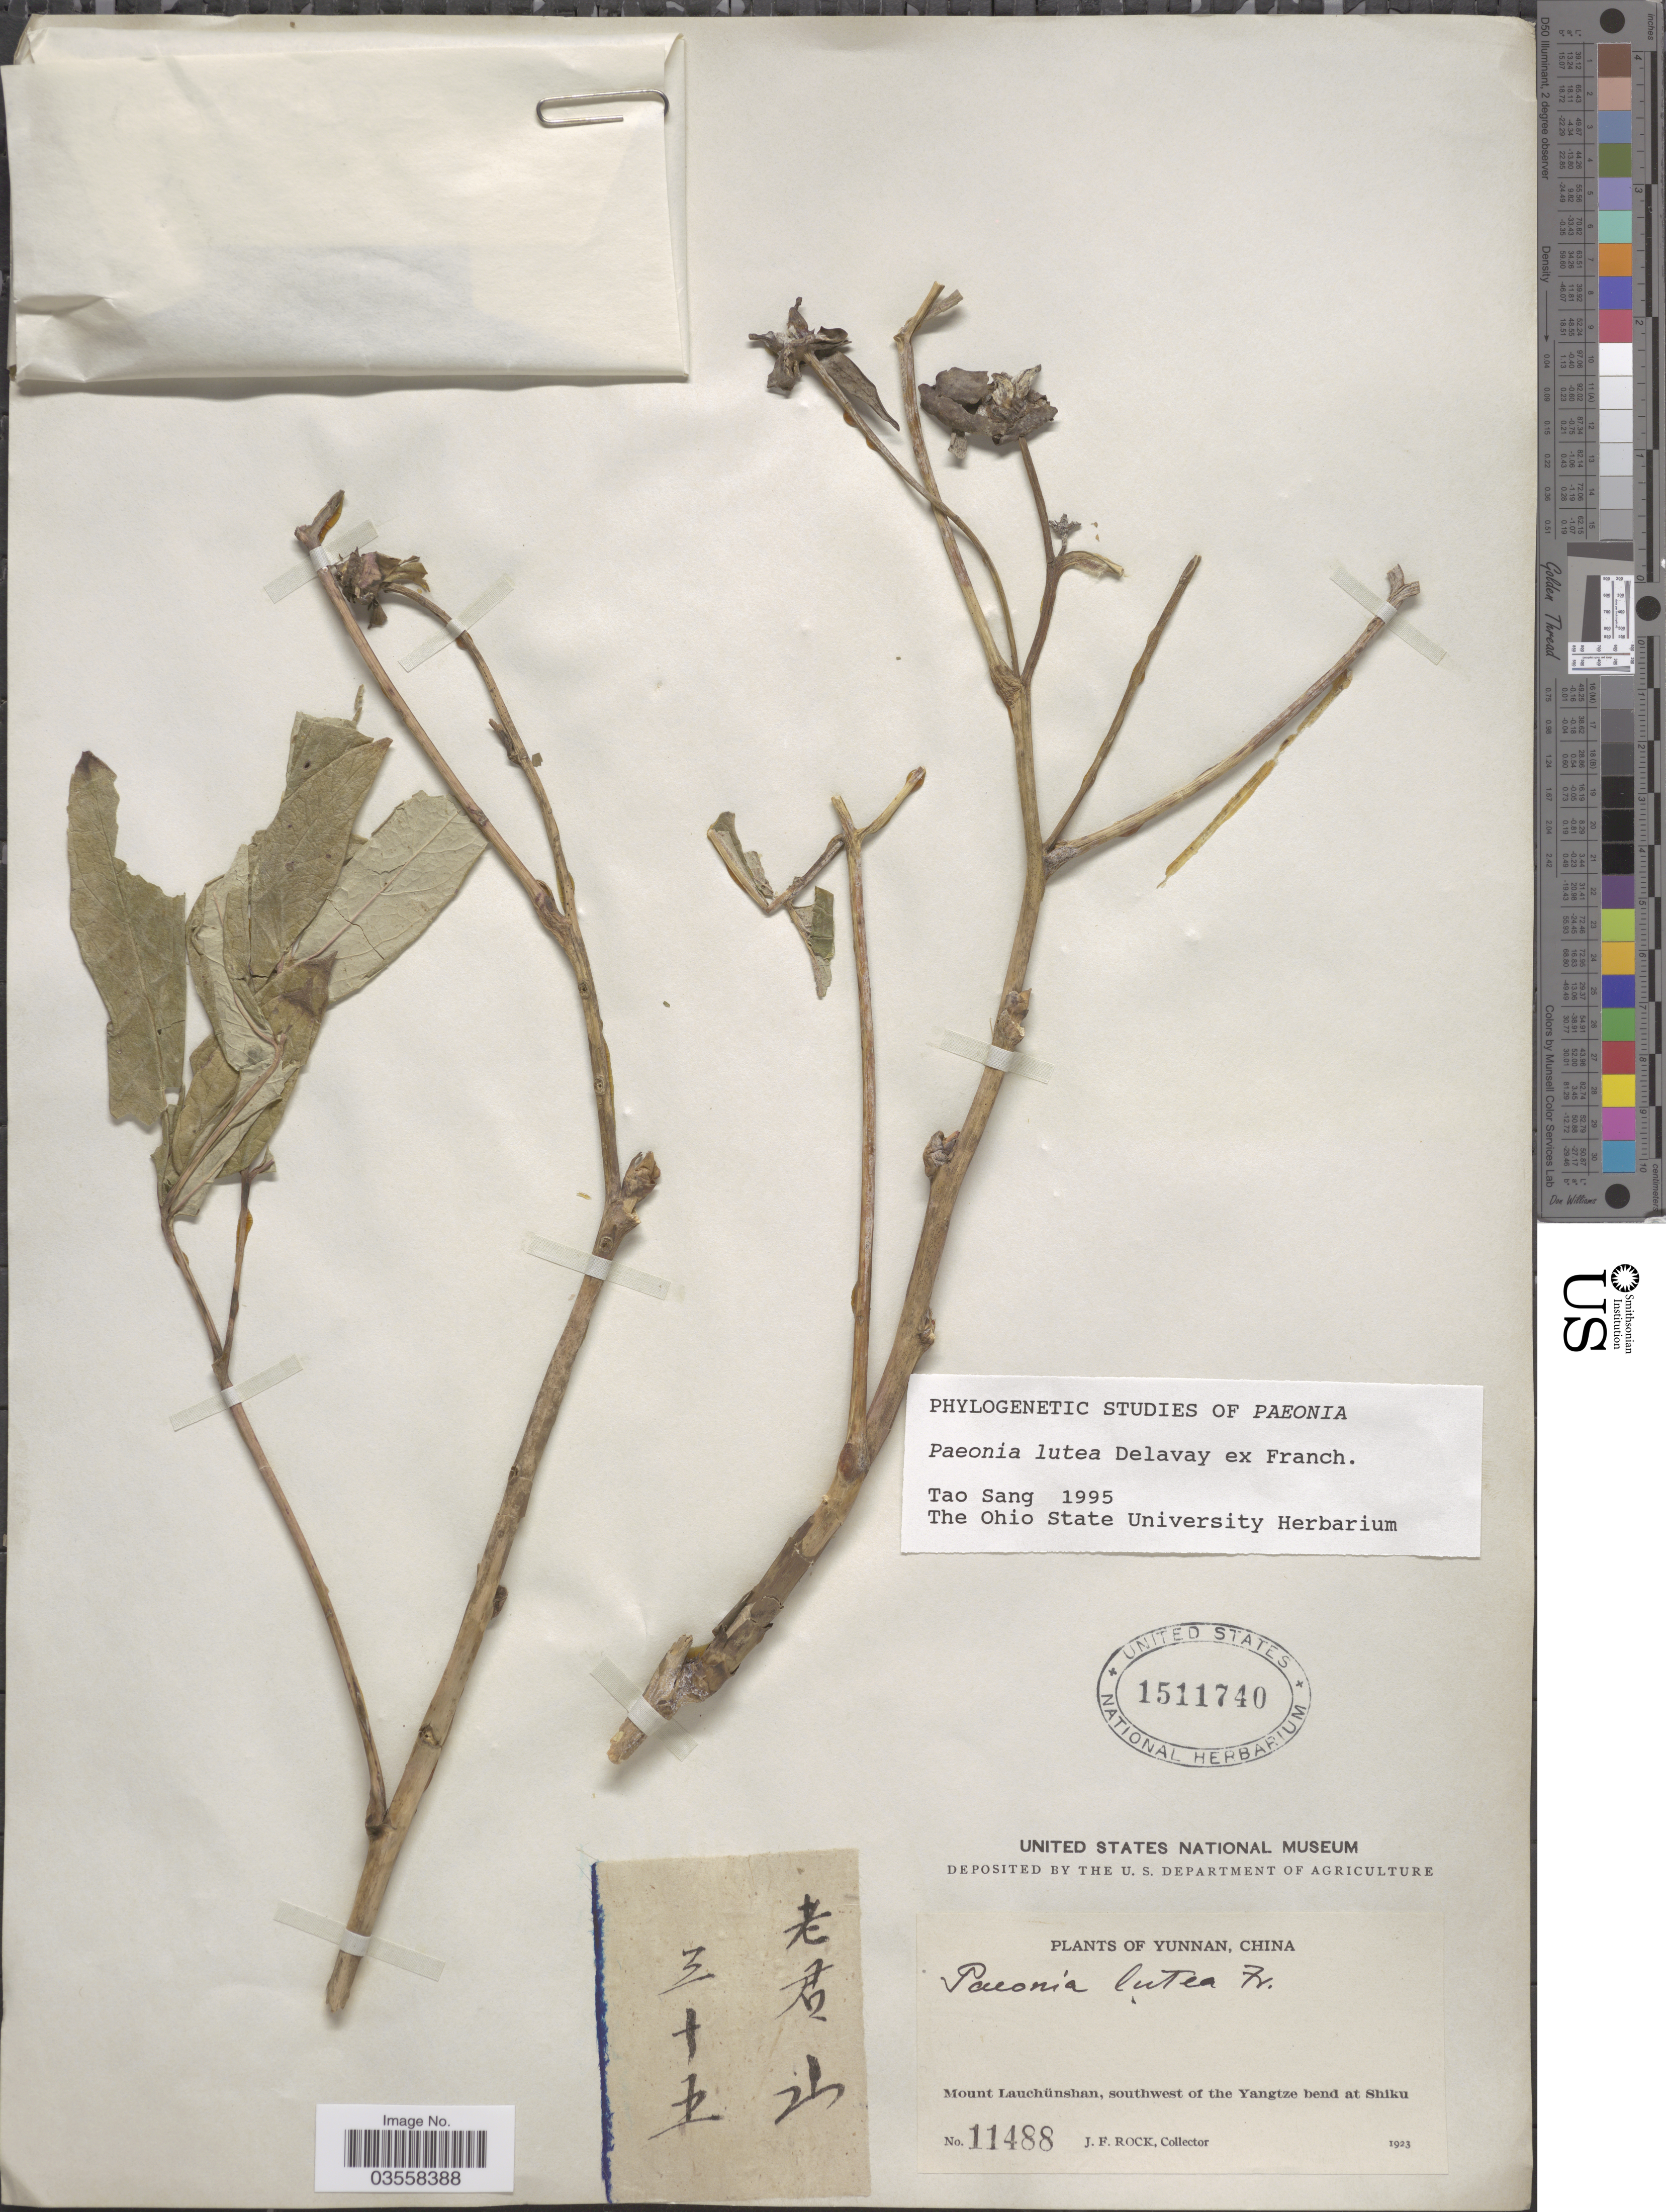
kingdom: Plantae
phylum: Tracheophyta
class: Magnoliopsida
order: Saxifragales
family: Paeoniaceae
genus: Paeonia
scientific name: Paeonia delavayi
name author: Franch.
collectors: J. Rock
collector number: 11488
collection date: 1923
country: China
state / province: Yunnan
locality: Mount Lauchünshan. southwest of the Yangtze bend at Shiku.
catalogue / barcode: US 1511740